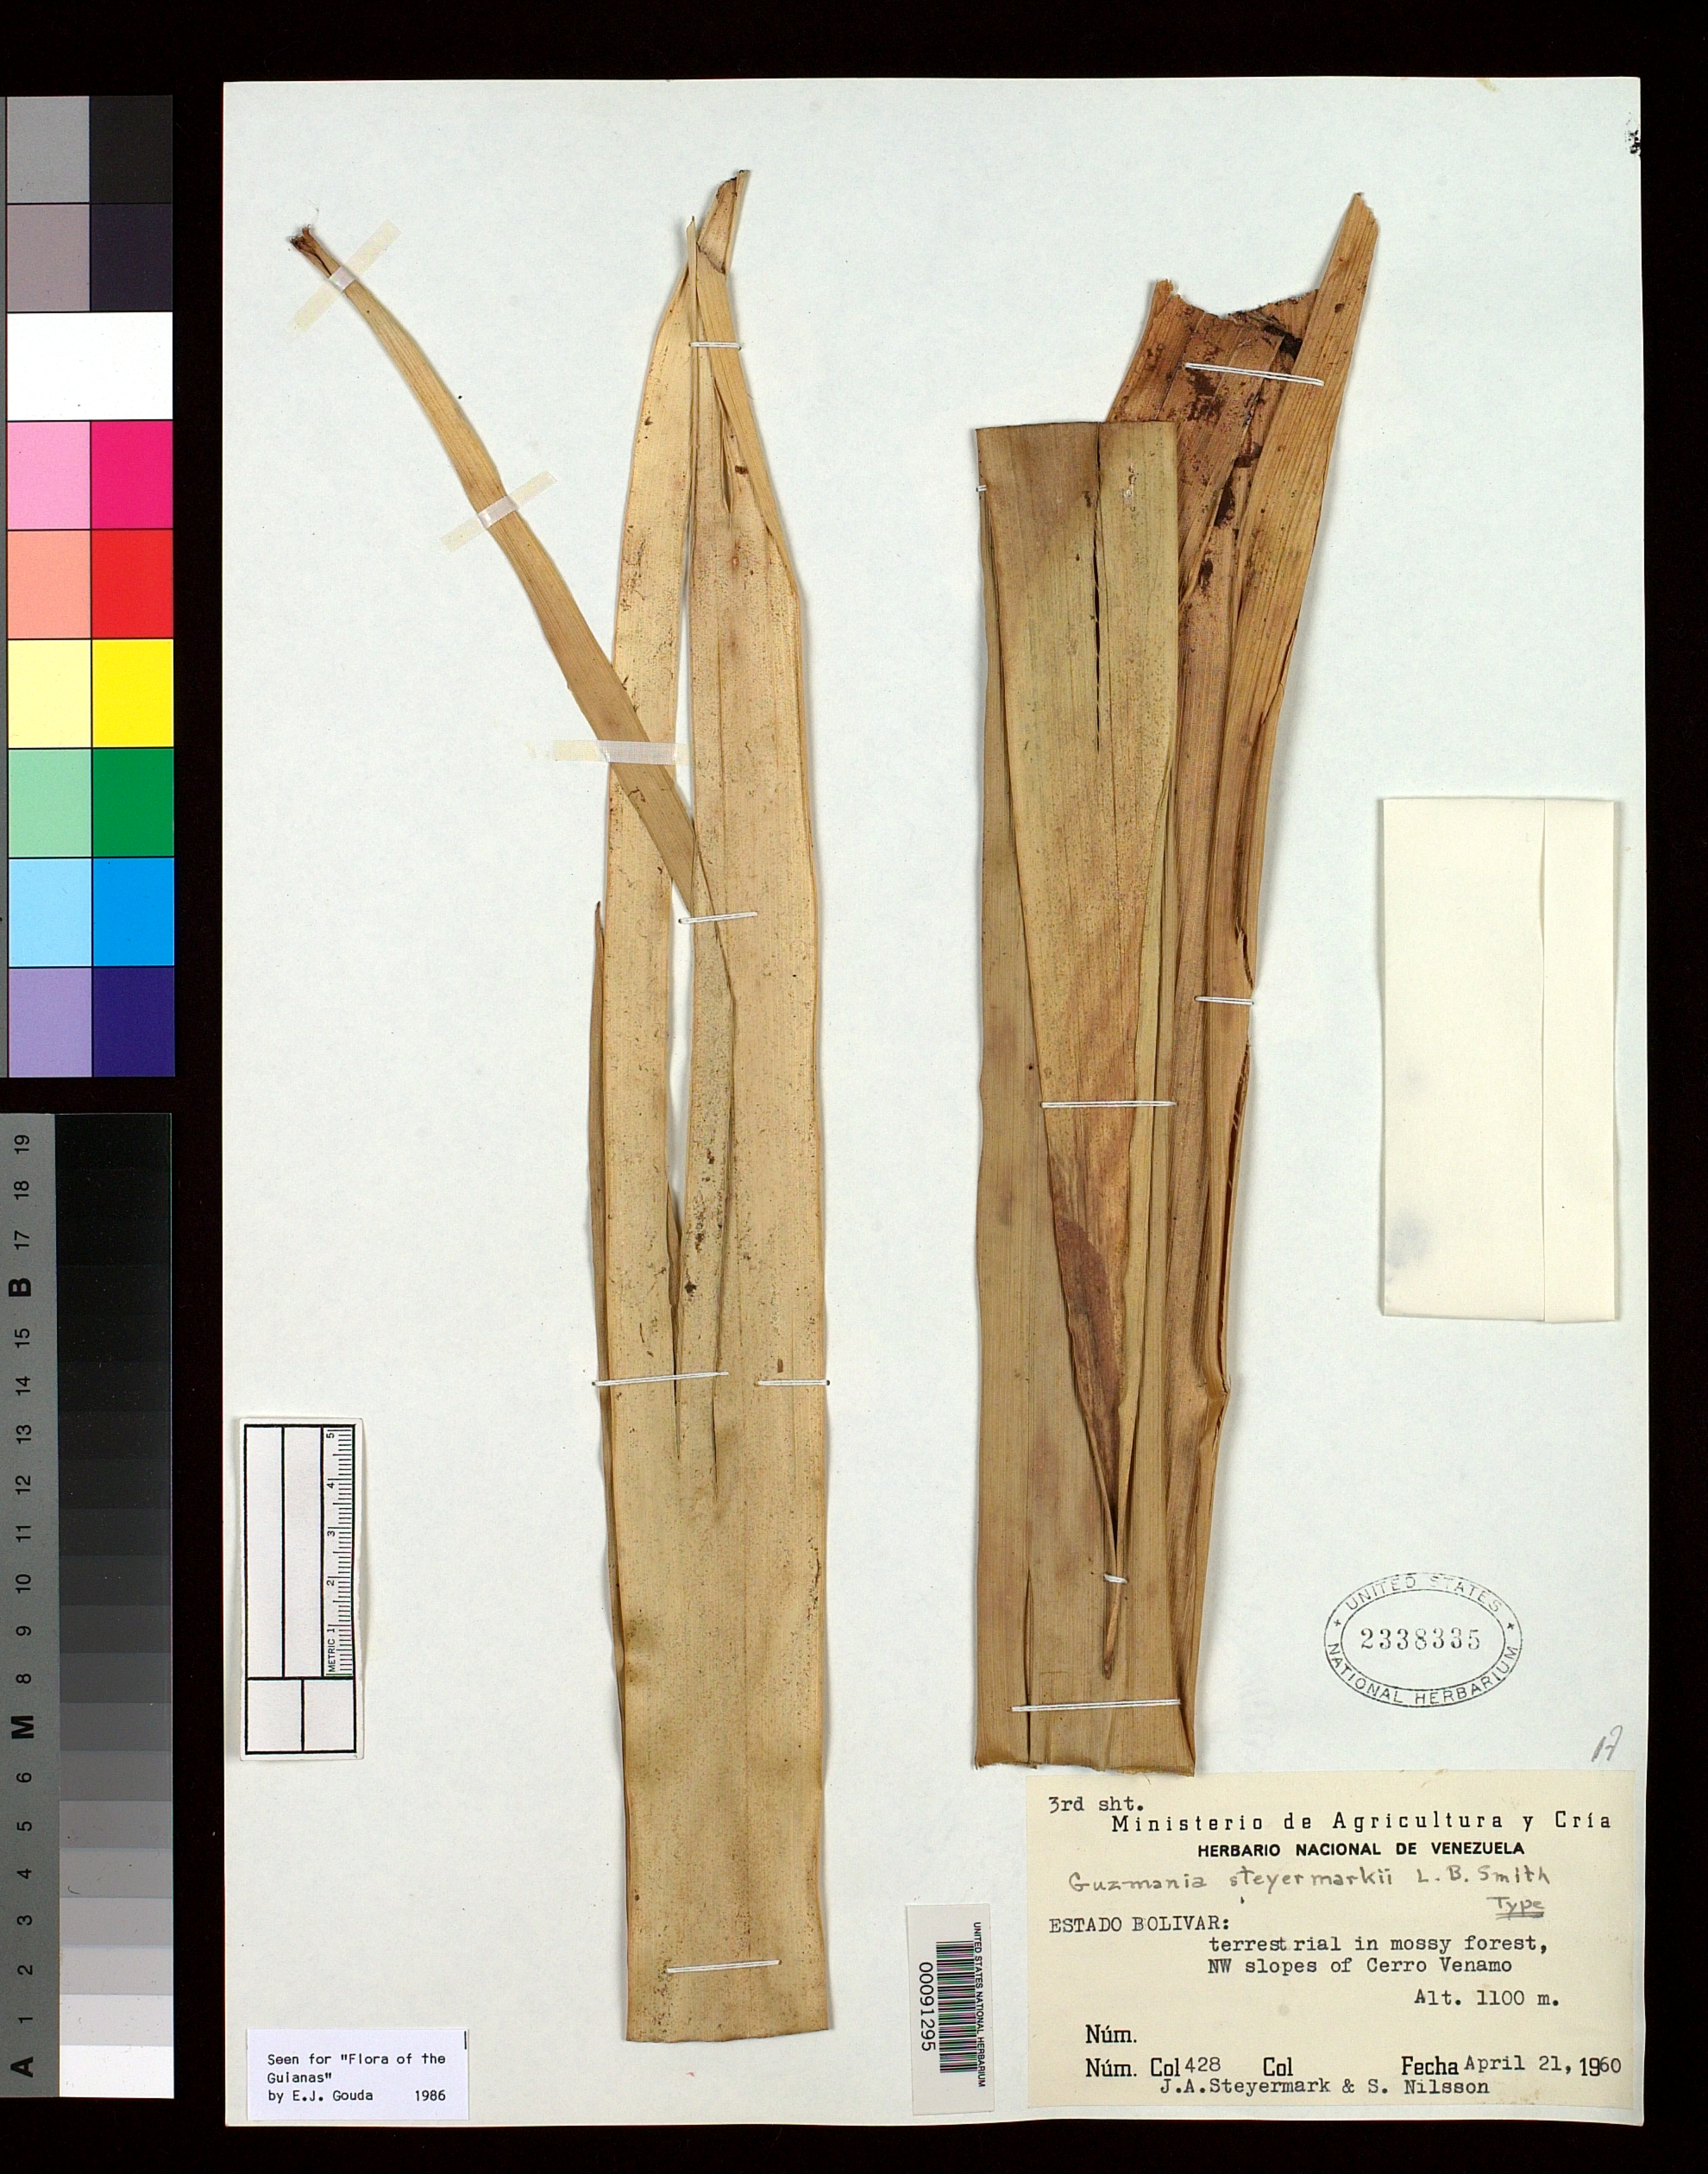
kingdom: Plantae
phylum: Tracheophyta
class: Liliopsida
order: Poales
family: Bromeliaceae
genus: Guzmania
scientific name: Guzmania steyermarkii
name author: L.B. Sm.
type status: Holotype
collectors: J. Steyermark & Sv. Nilsson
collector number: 428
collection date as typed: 21 Apr 1960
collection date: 1960-04-21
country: Venezuela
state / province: Bolivar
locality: NW slopes of Cerro Venamo.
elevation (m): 1100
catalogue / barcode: US 2338335